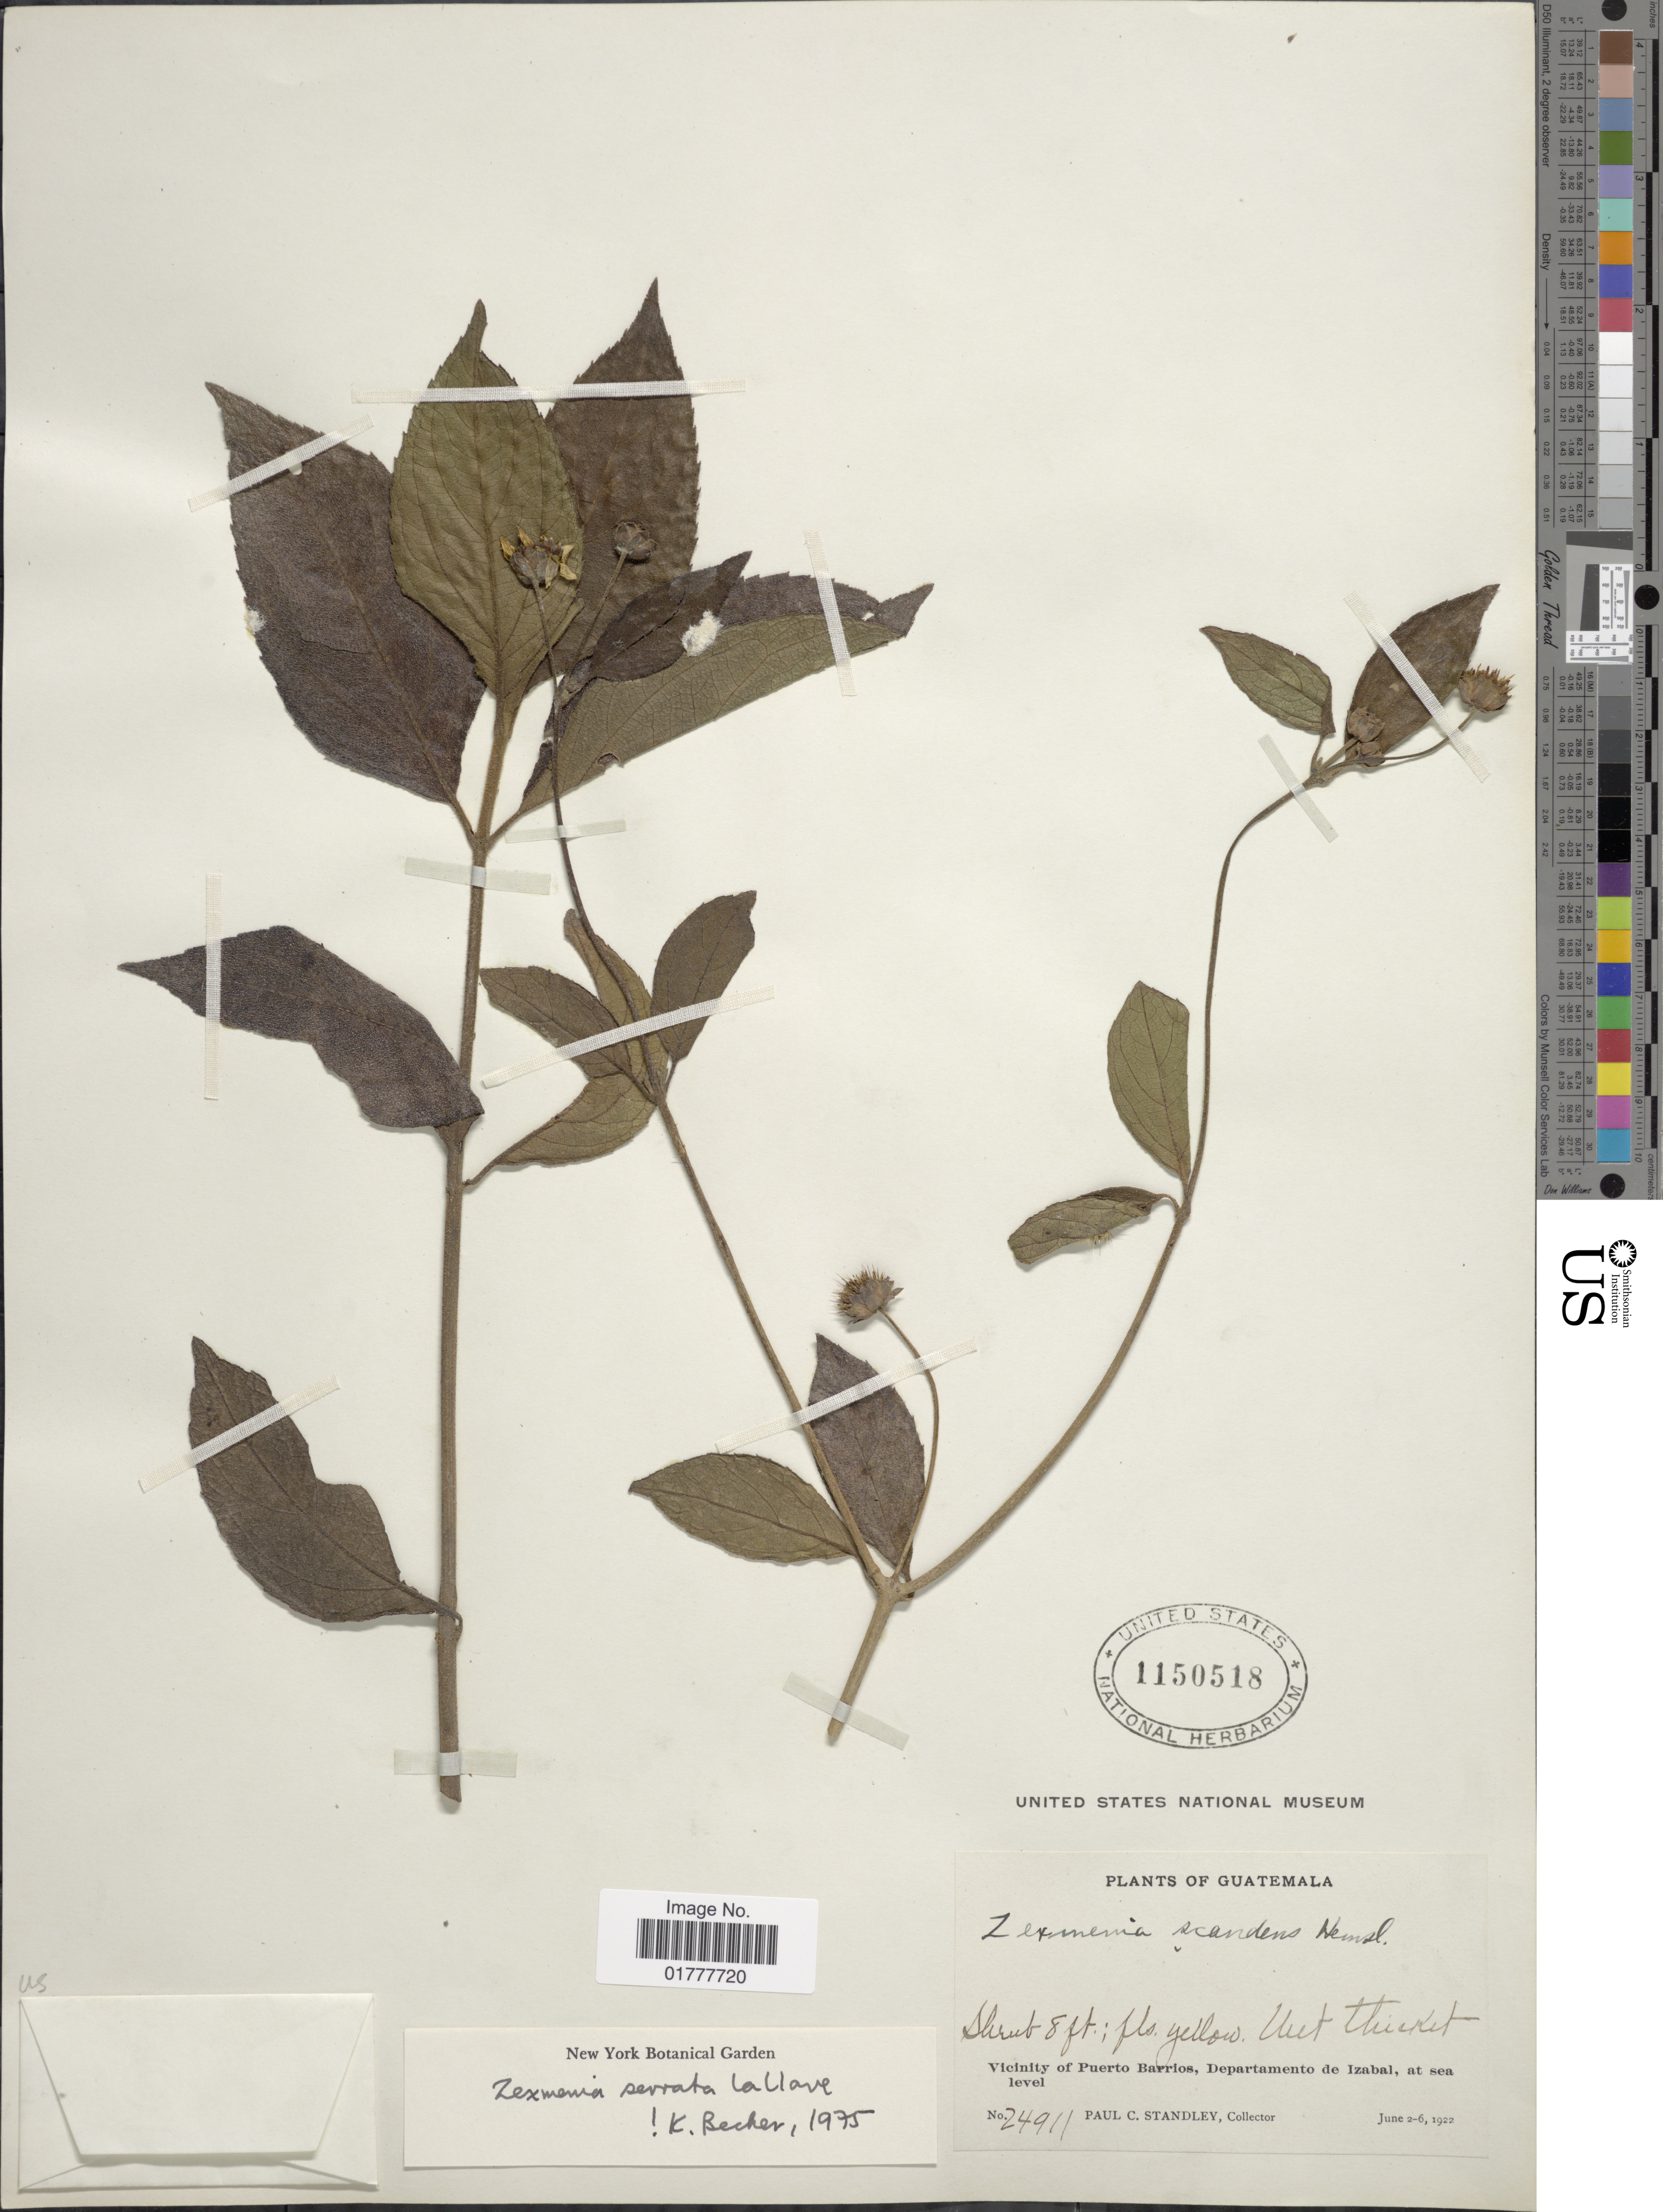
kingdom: Plantae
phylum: Tracheophyta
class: Magnoliopsida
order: Asterales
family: Asteraceae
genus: Zexmenia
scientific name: Zexmenia serrata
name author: La Llave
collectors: P. C. Standley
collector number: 24911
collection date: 1922-06-02/1922-06-06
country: Guatemala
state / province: Izabal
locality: Guatemala. Vicinity of Puerto Barrios, Departamento de Izabal.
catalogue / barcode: US 1150518